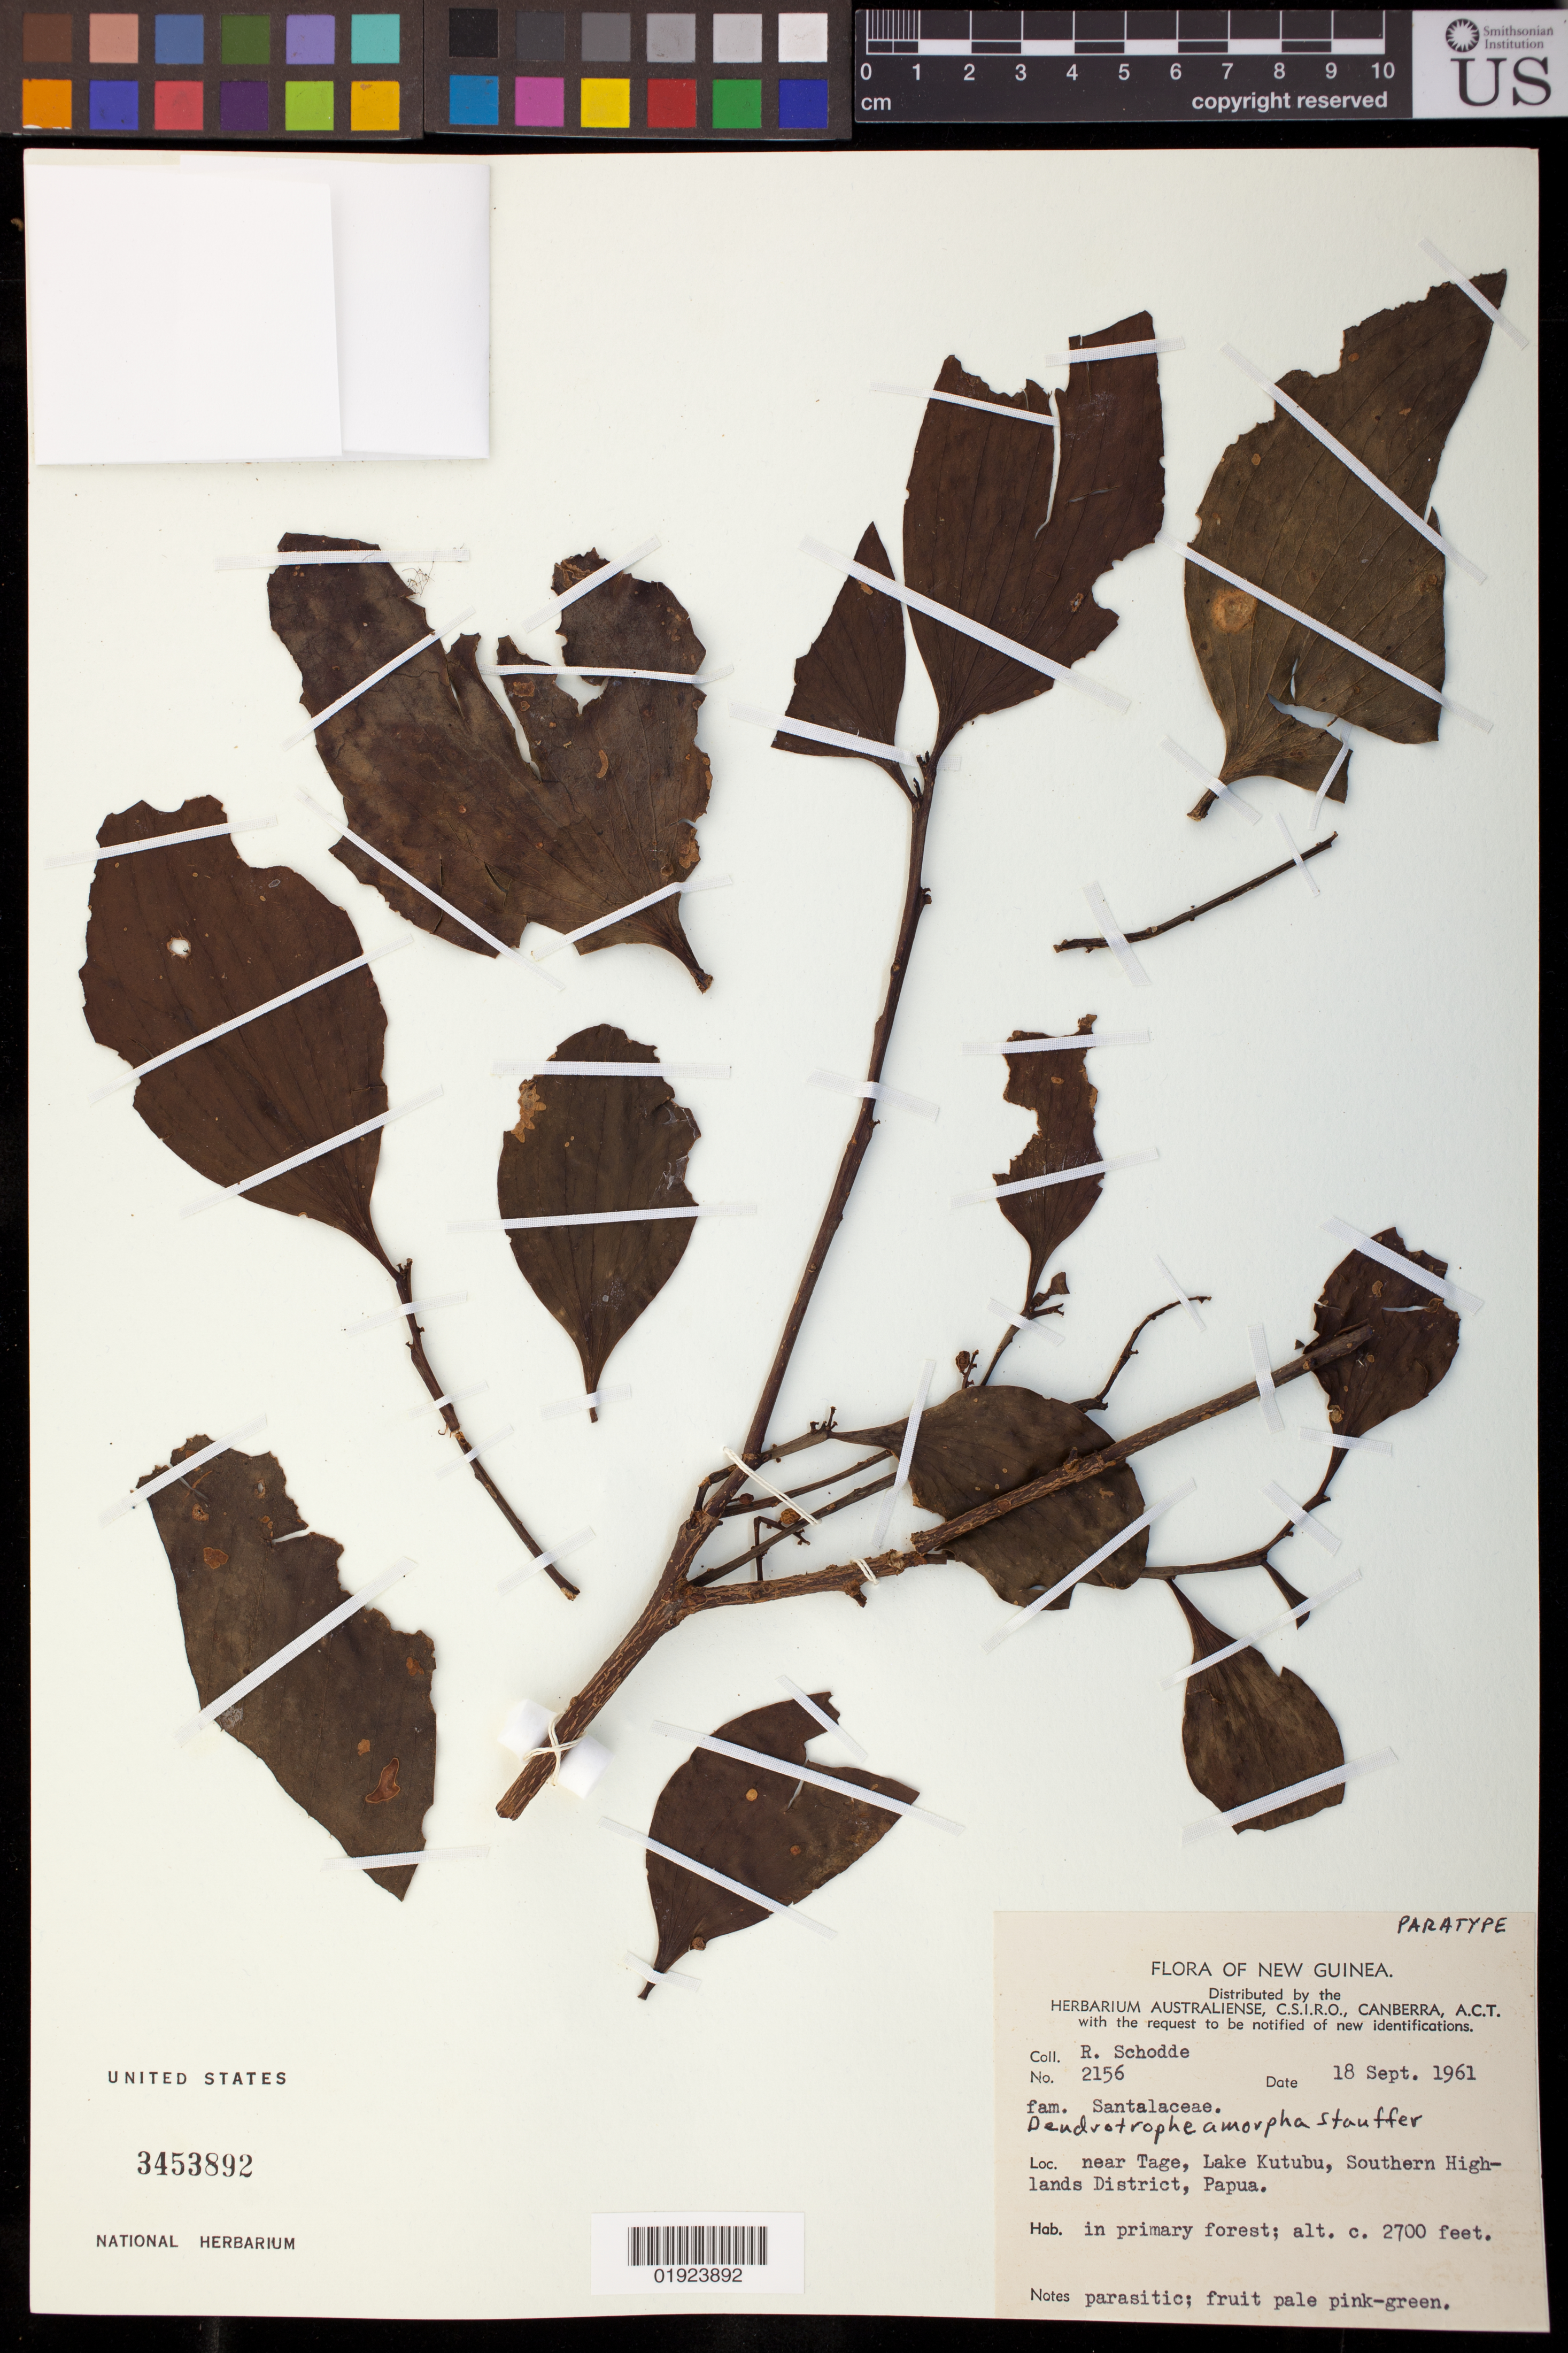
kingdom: Plantae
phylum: Tracheophyta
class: Magnoliopsida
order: Santalales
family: Amphorogynaceae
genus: Dendrotrophe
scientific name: Dendrotrophe amorpha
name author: Stauffer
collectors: R. Schodde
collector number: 2156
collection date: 1961-09-18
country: Papua New Guinea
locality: near Tage, Lake Kutubu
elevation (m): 823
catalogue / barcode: US 3453892